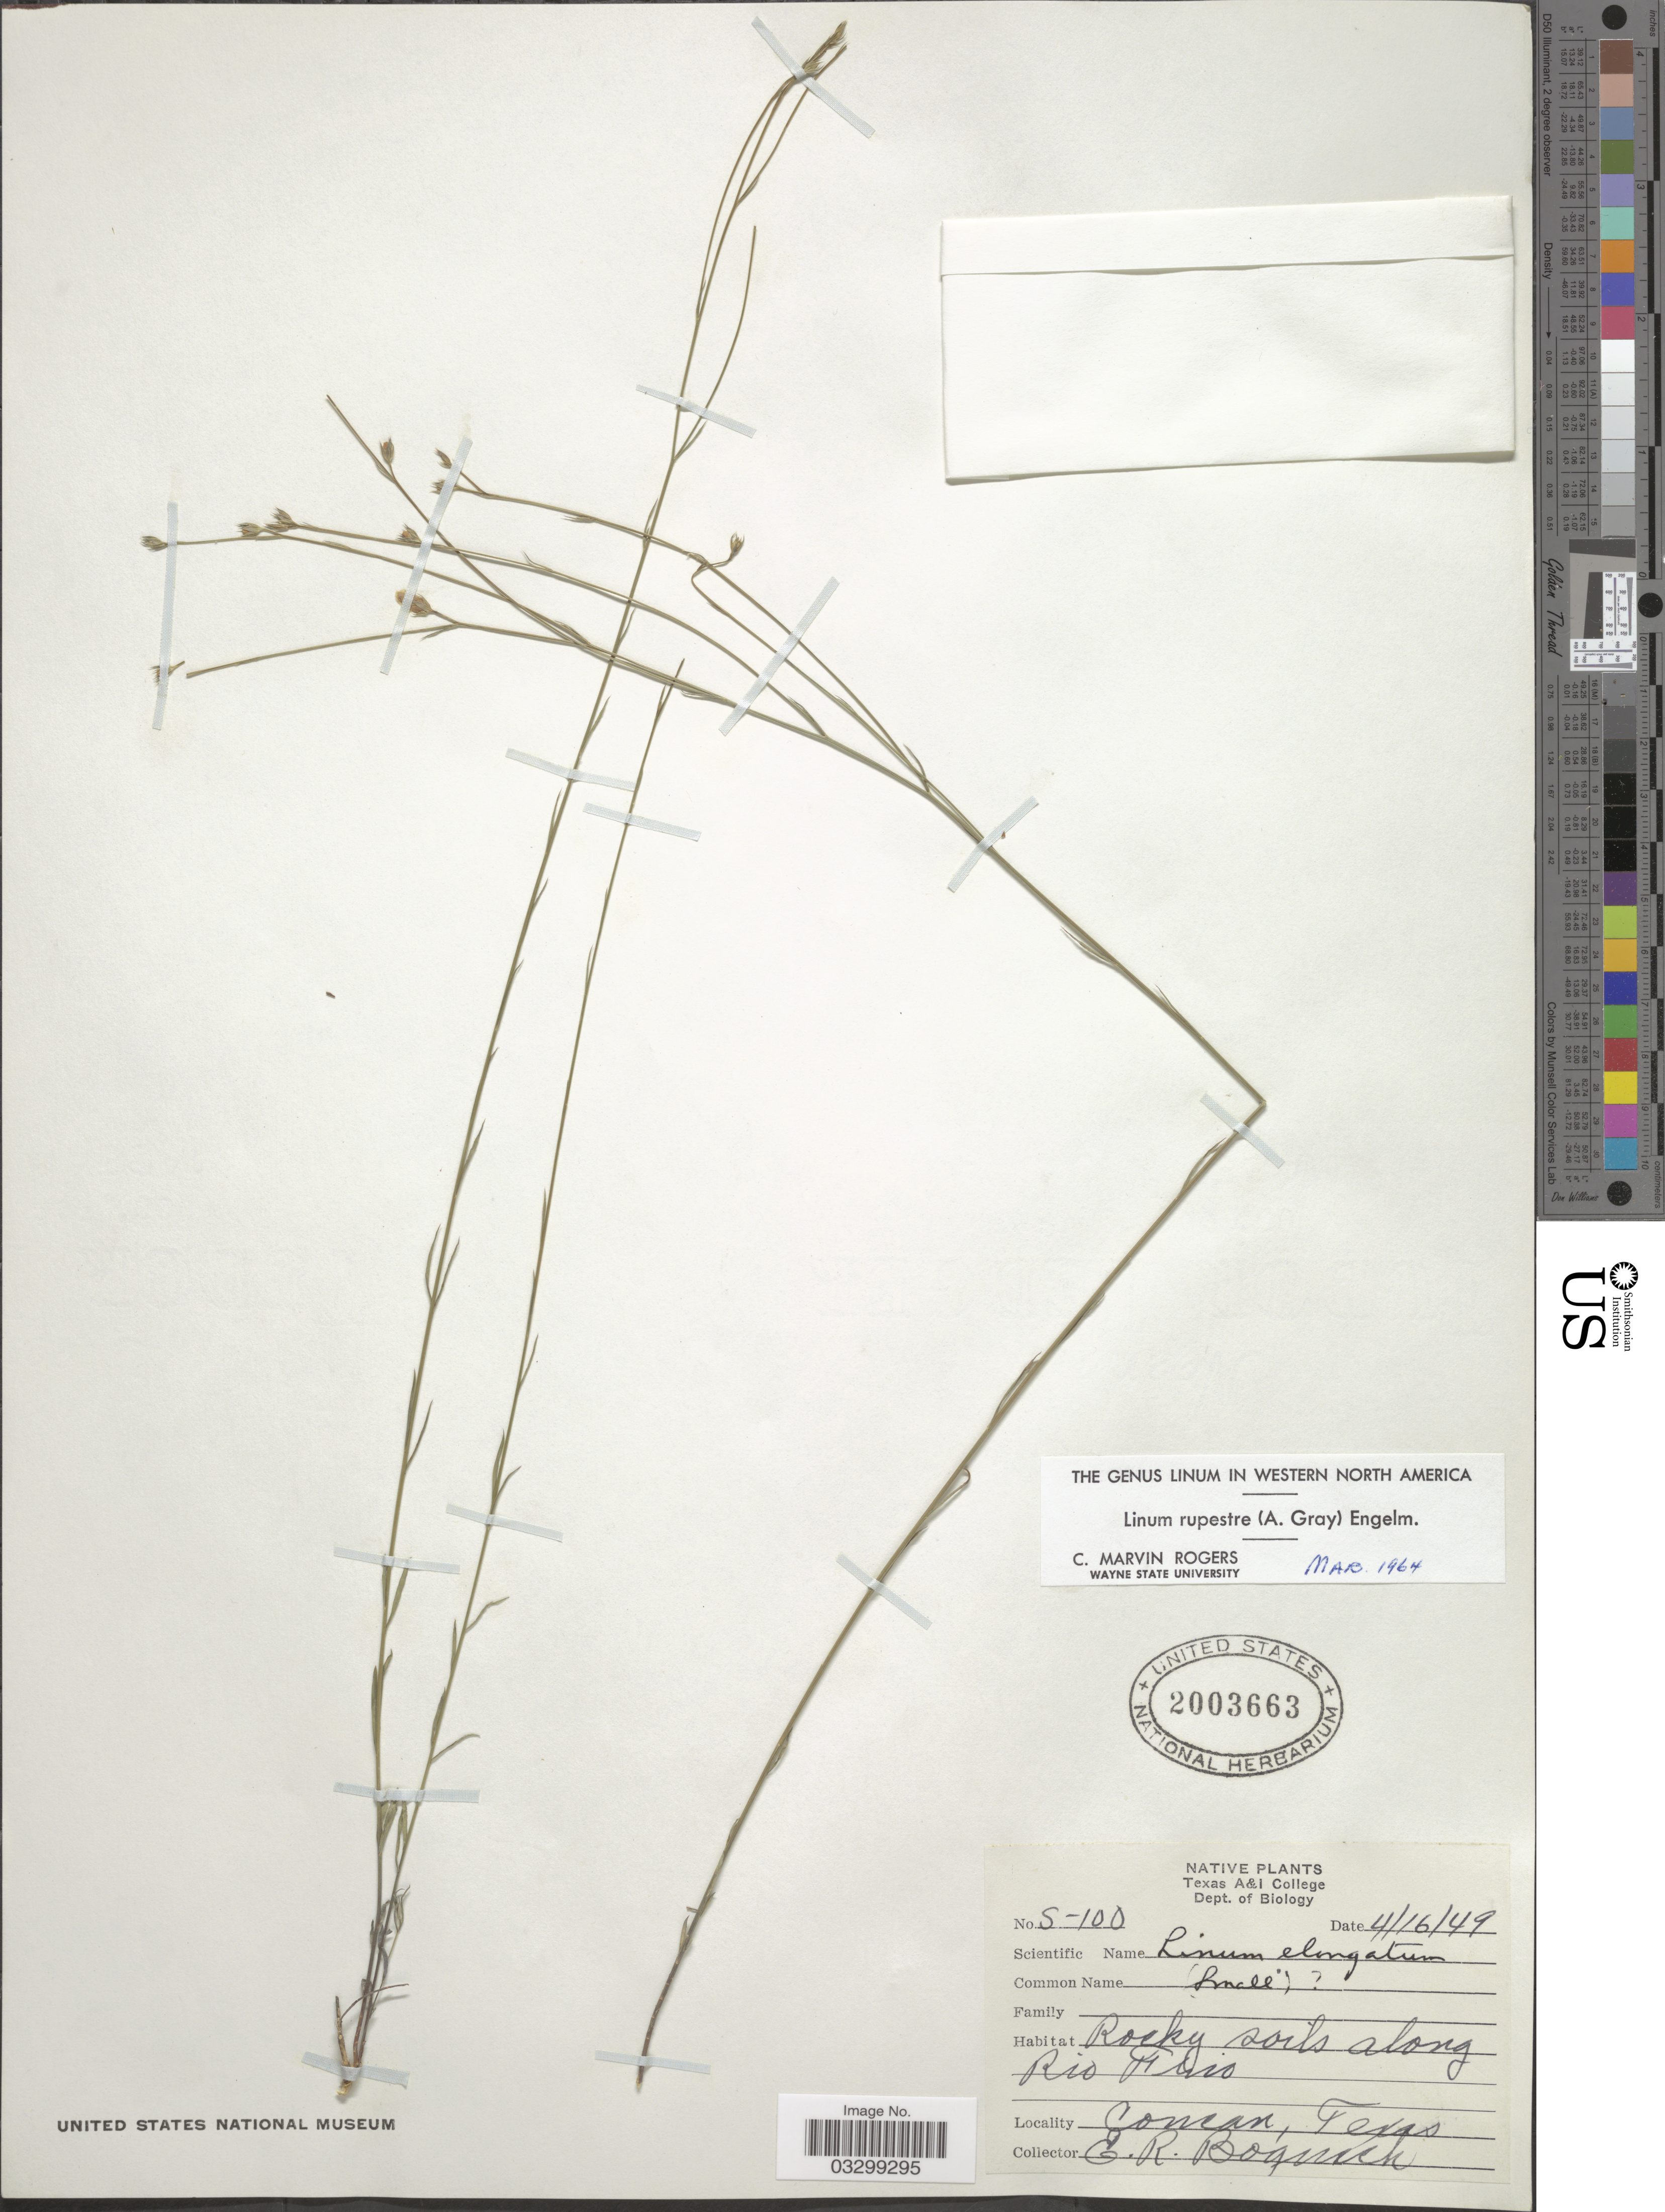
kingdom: Plantae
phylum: Tracheophyta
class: Magnoliopsida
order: Malpighiales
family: Linaceae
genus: Linum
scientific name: Linum rupestre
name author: Engelm.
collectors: E. Bogusch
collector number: S-100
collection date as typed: Transcribed d/m/y: 16/4/49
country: United States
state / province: Texas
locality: Rocky soils along Rio Frio. Concan.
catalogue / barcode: US 2003663